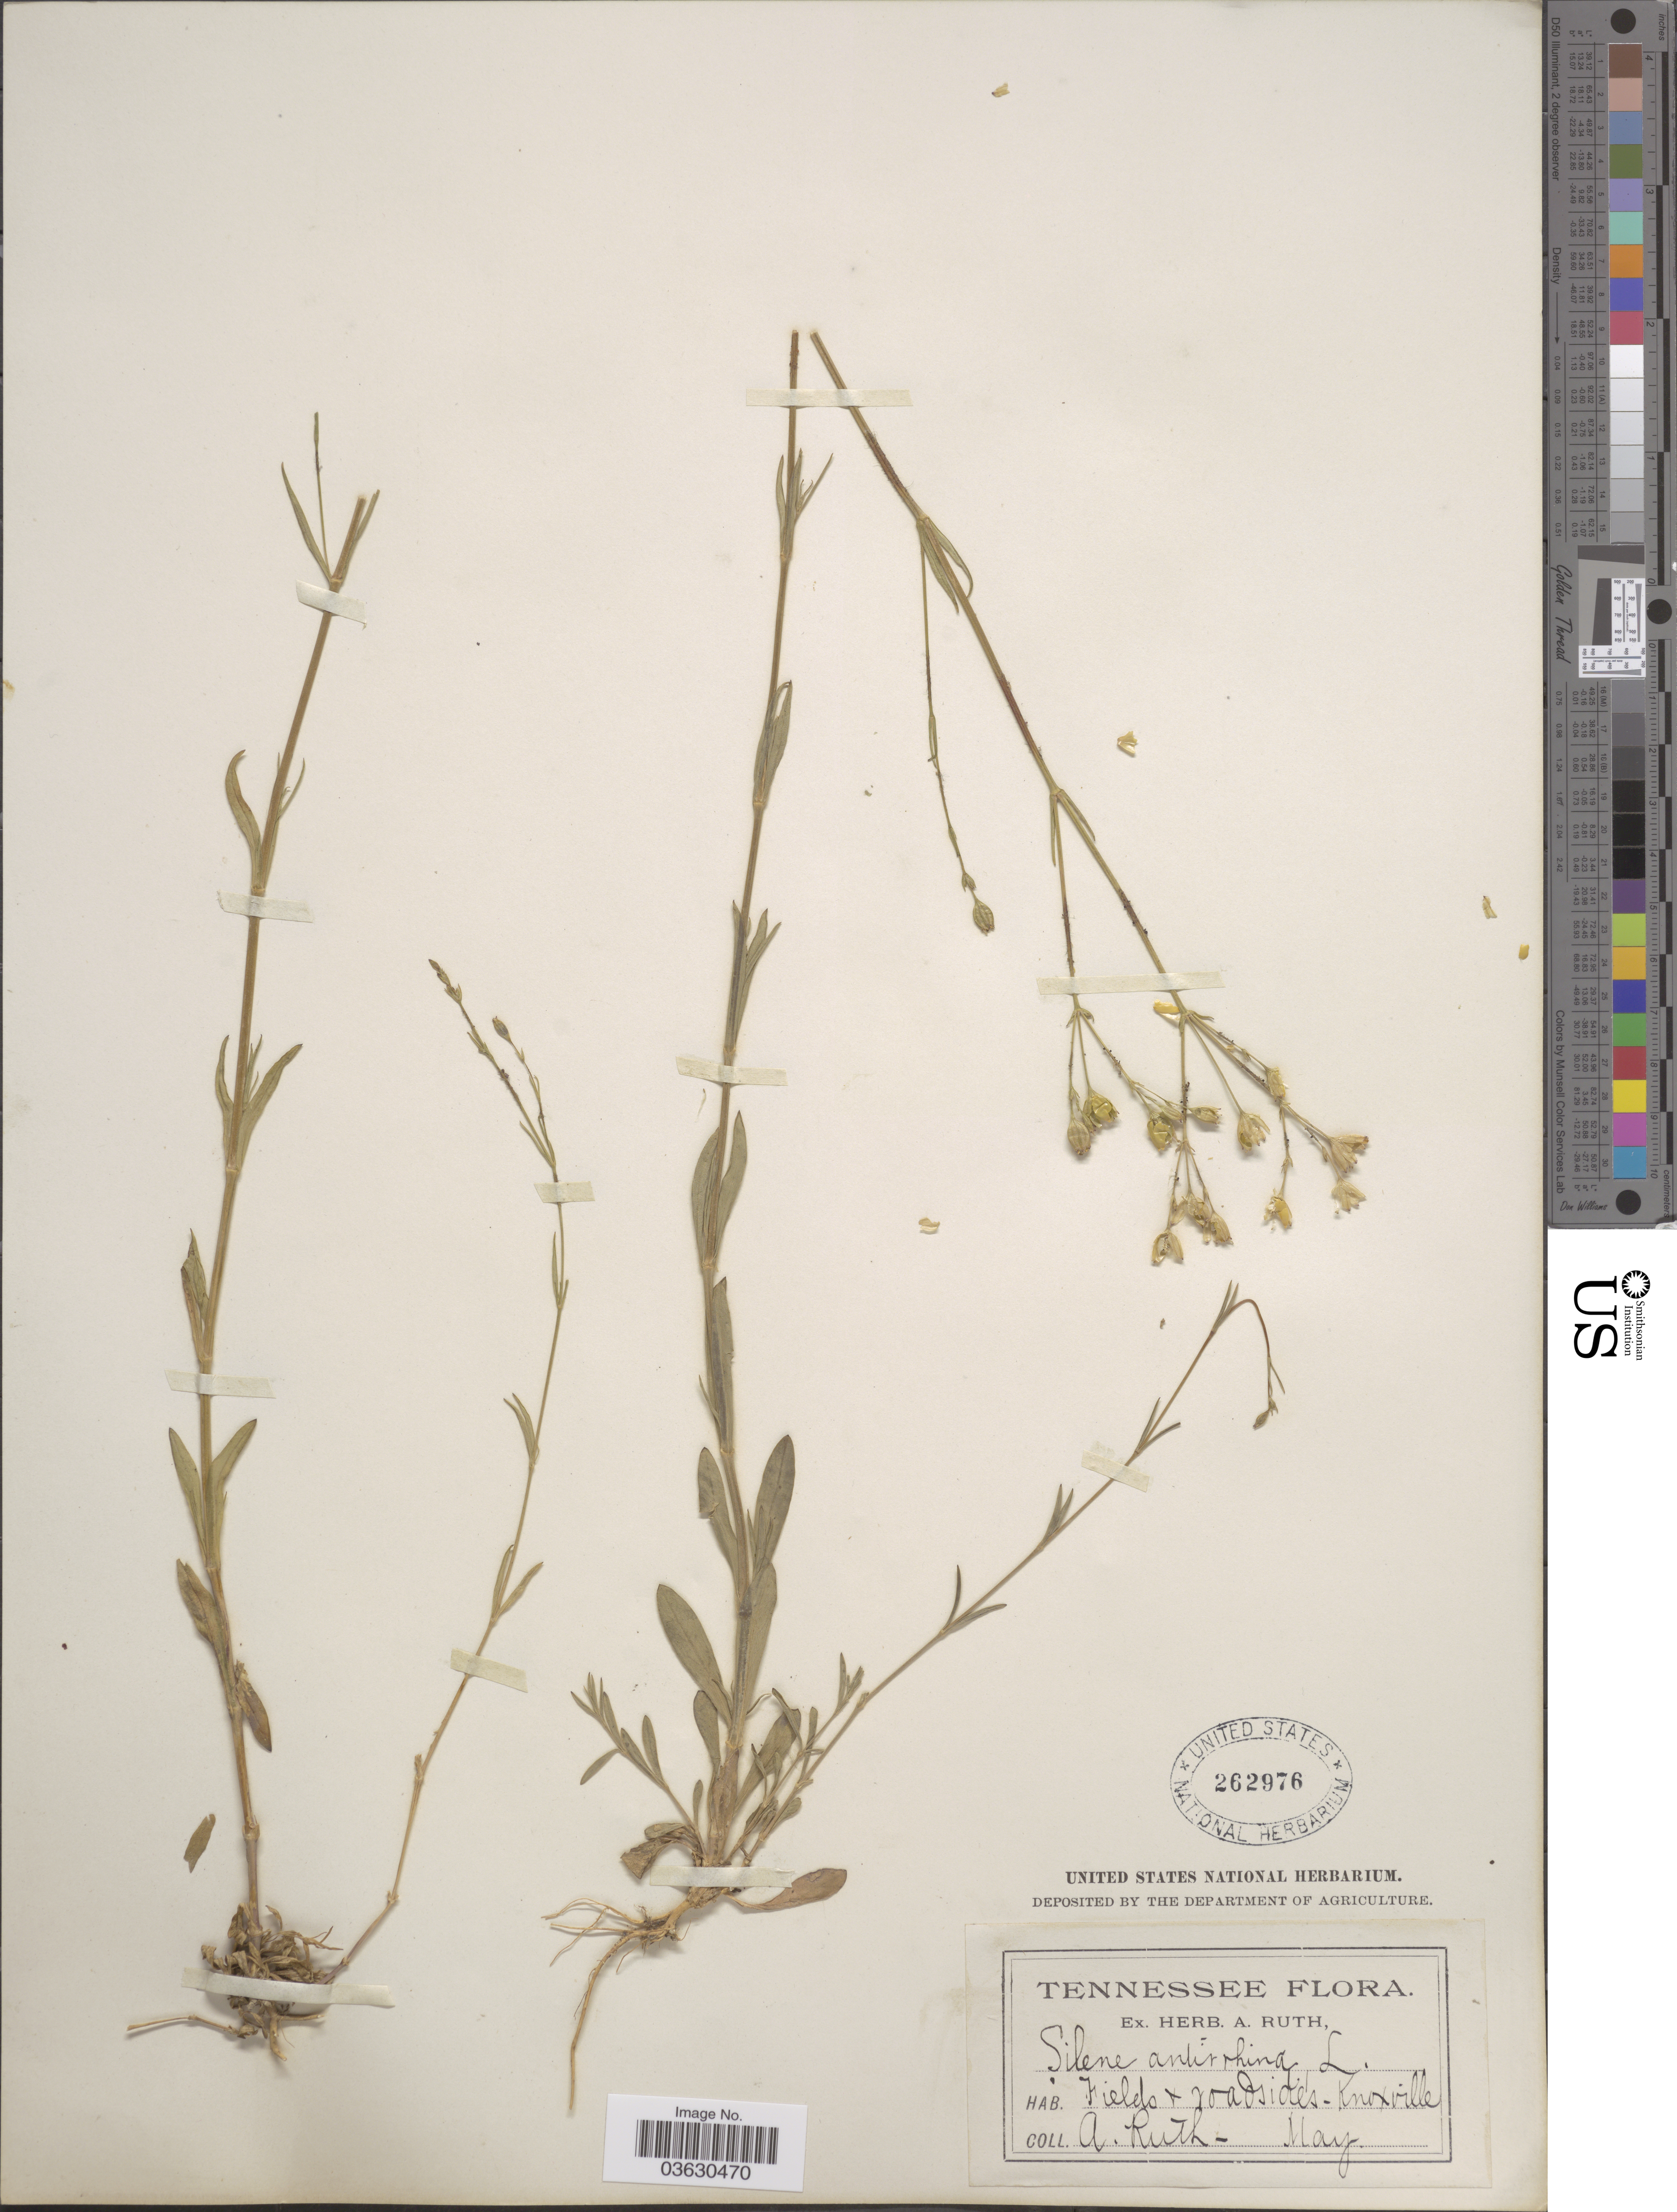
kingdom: Plantae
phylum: Tracheophyta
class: Magnoliopsida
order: Caryophyllales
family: Caryophyllaceae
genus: Silene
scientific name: Silene antirrhina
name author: L.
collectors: A. Ruth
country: United States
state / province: Tennessee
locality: Fields + roadsides - Knoxville.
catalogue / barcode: US 262976